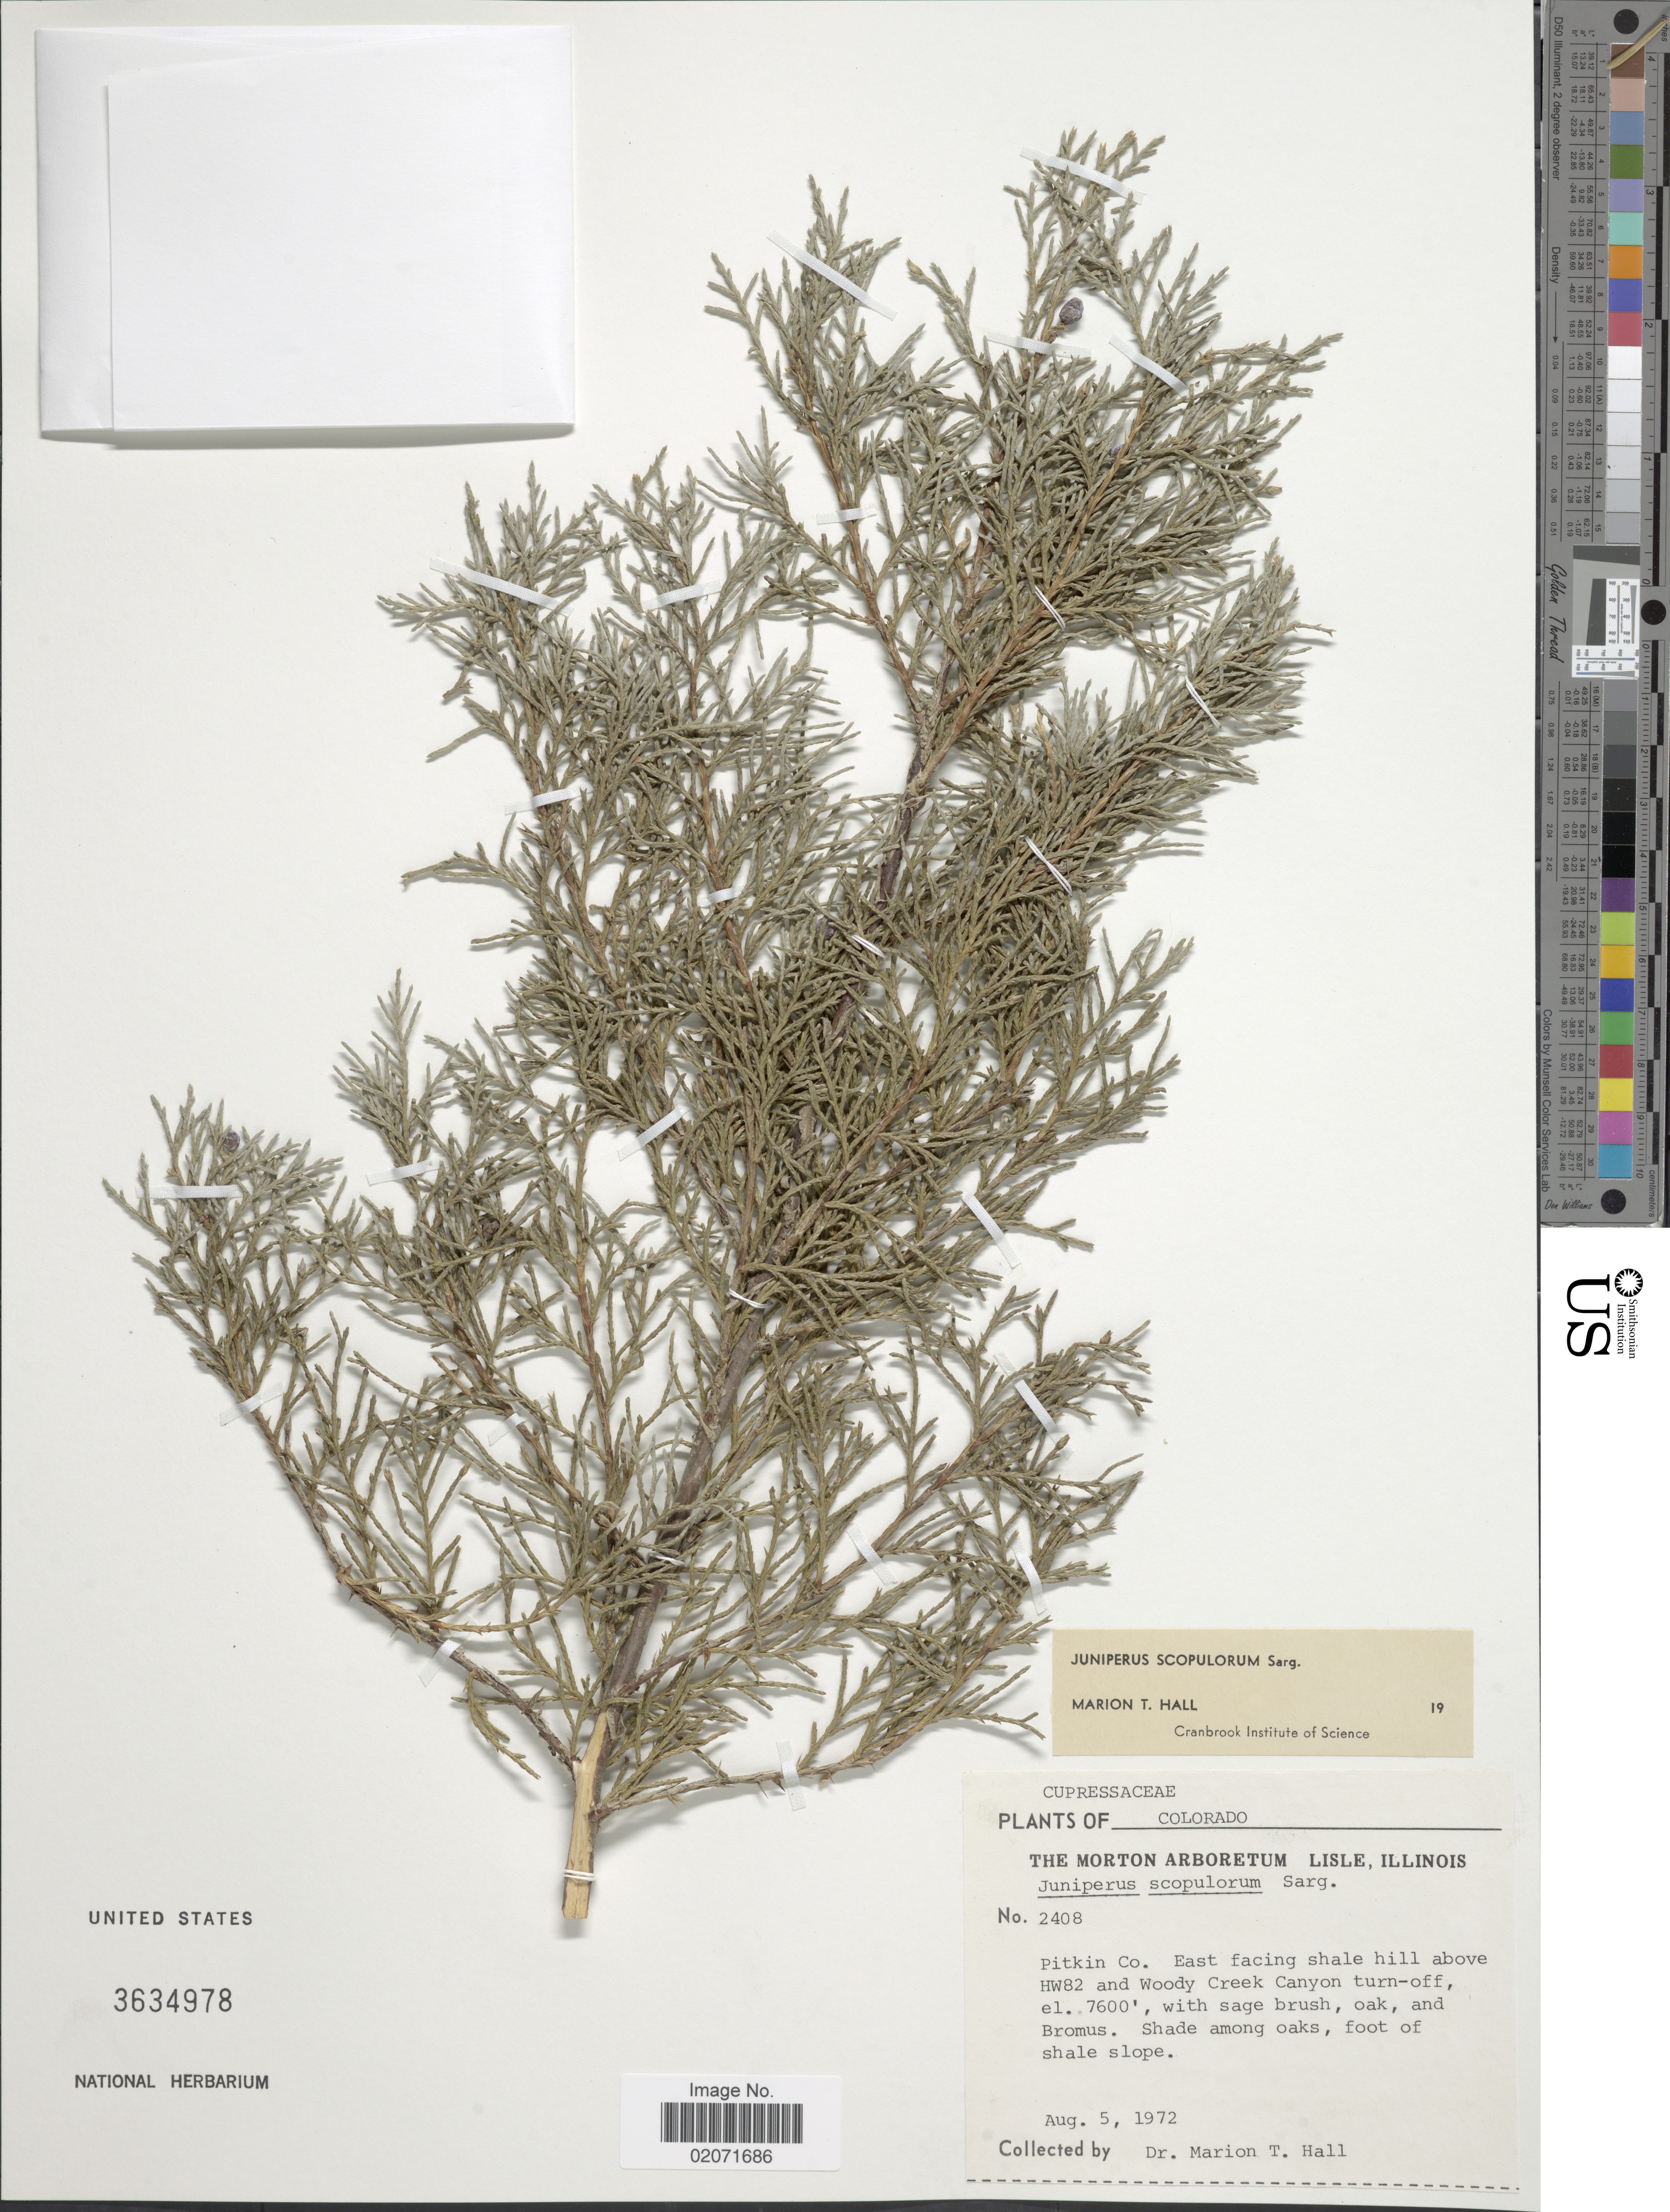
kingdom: Plantae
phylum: Tracheophyta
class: Pinopsida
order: Pinales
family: Cupressaceae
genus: Juniperus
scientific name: Juniperus scopulorum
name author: Sarg.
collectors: M. T. Hall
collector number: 2408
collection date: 1972-08-05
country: United States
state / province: Colorado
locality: Pitkin Co. East facing hill above HW82 and Woody Creek Canyon turn-off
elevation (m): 2316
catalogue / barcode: US 3634978